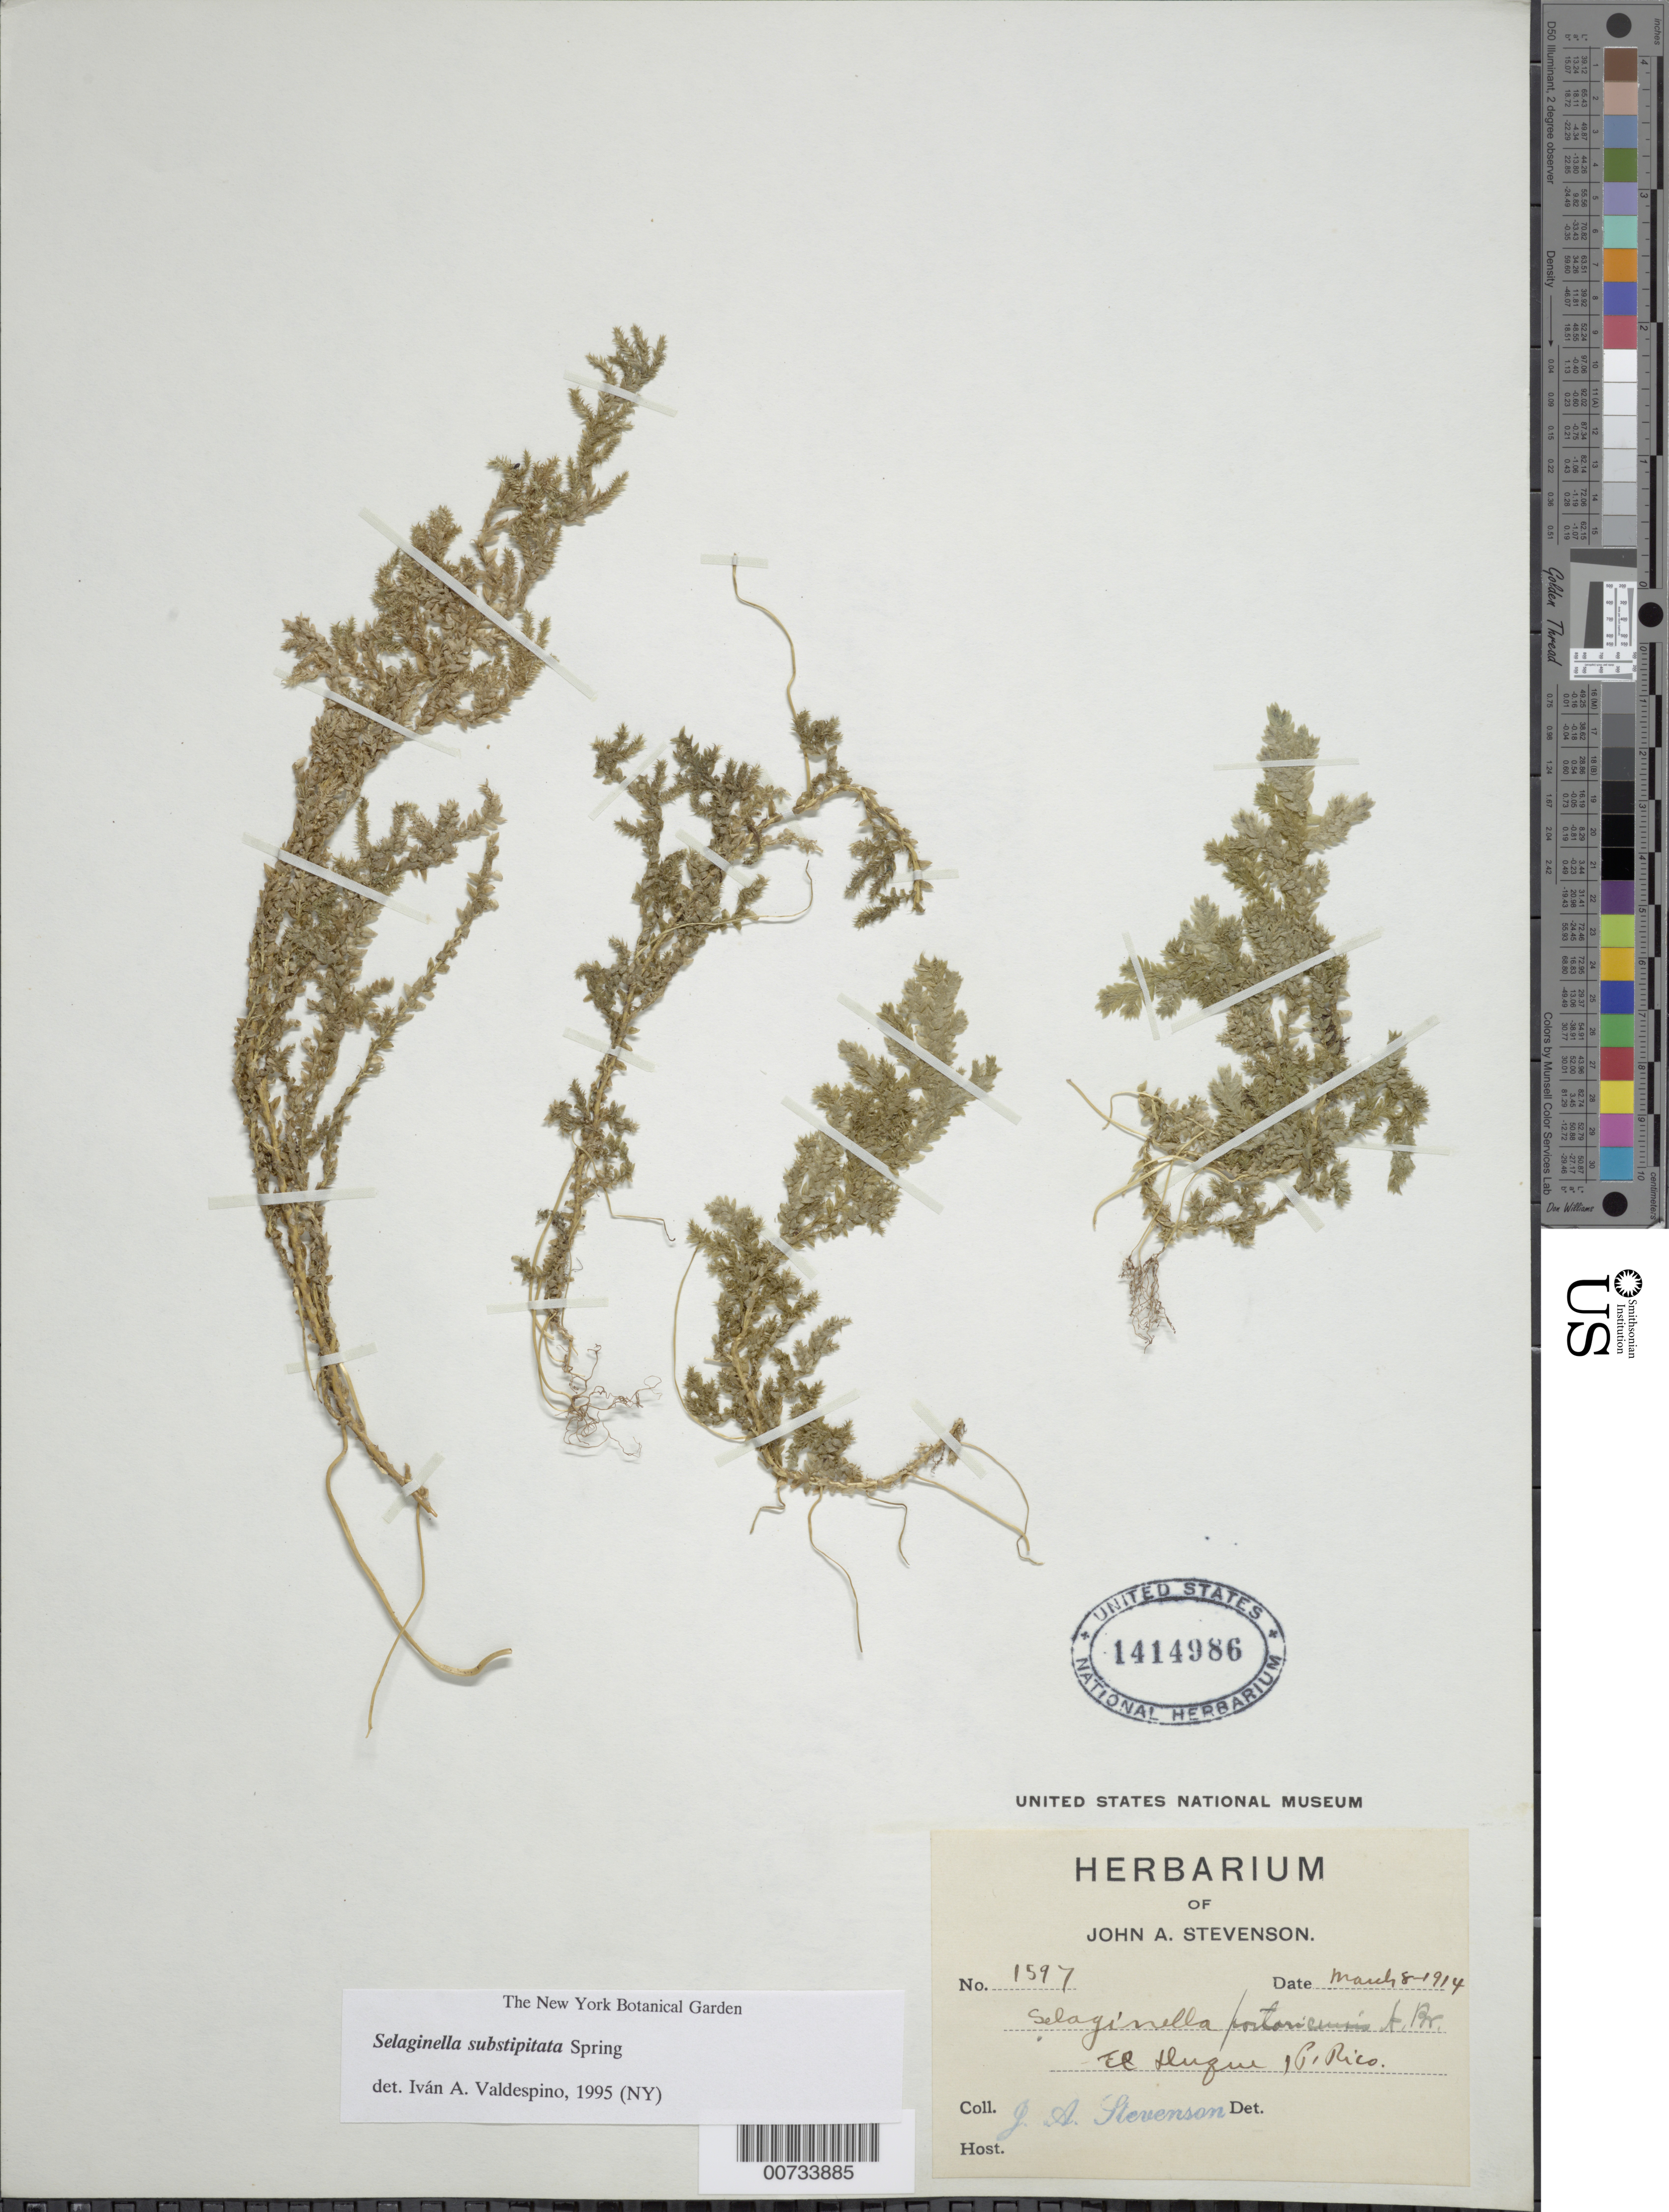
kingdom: Plantae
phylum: Tracheophyta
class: Lycopodiopsida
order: Selaginellales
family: Selaginellaceae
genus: Selaginella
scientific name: Selaginella substipitata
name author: Spring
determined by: Valdespino, I. A., (PMA), Universidad de Panama (PANAMA)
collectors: J. Stevenson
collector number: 1597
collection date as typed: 08 Mar 1914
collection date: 1914-03-08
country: Puerto Rico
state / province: Ponce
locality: El Duque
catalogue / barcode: US 1414986